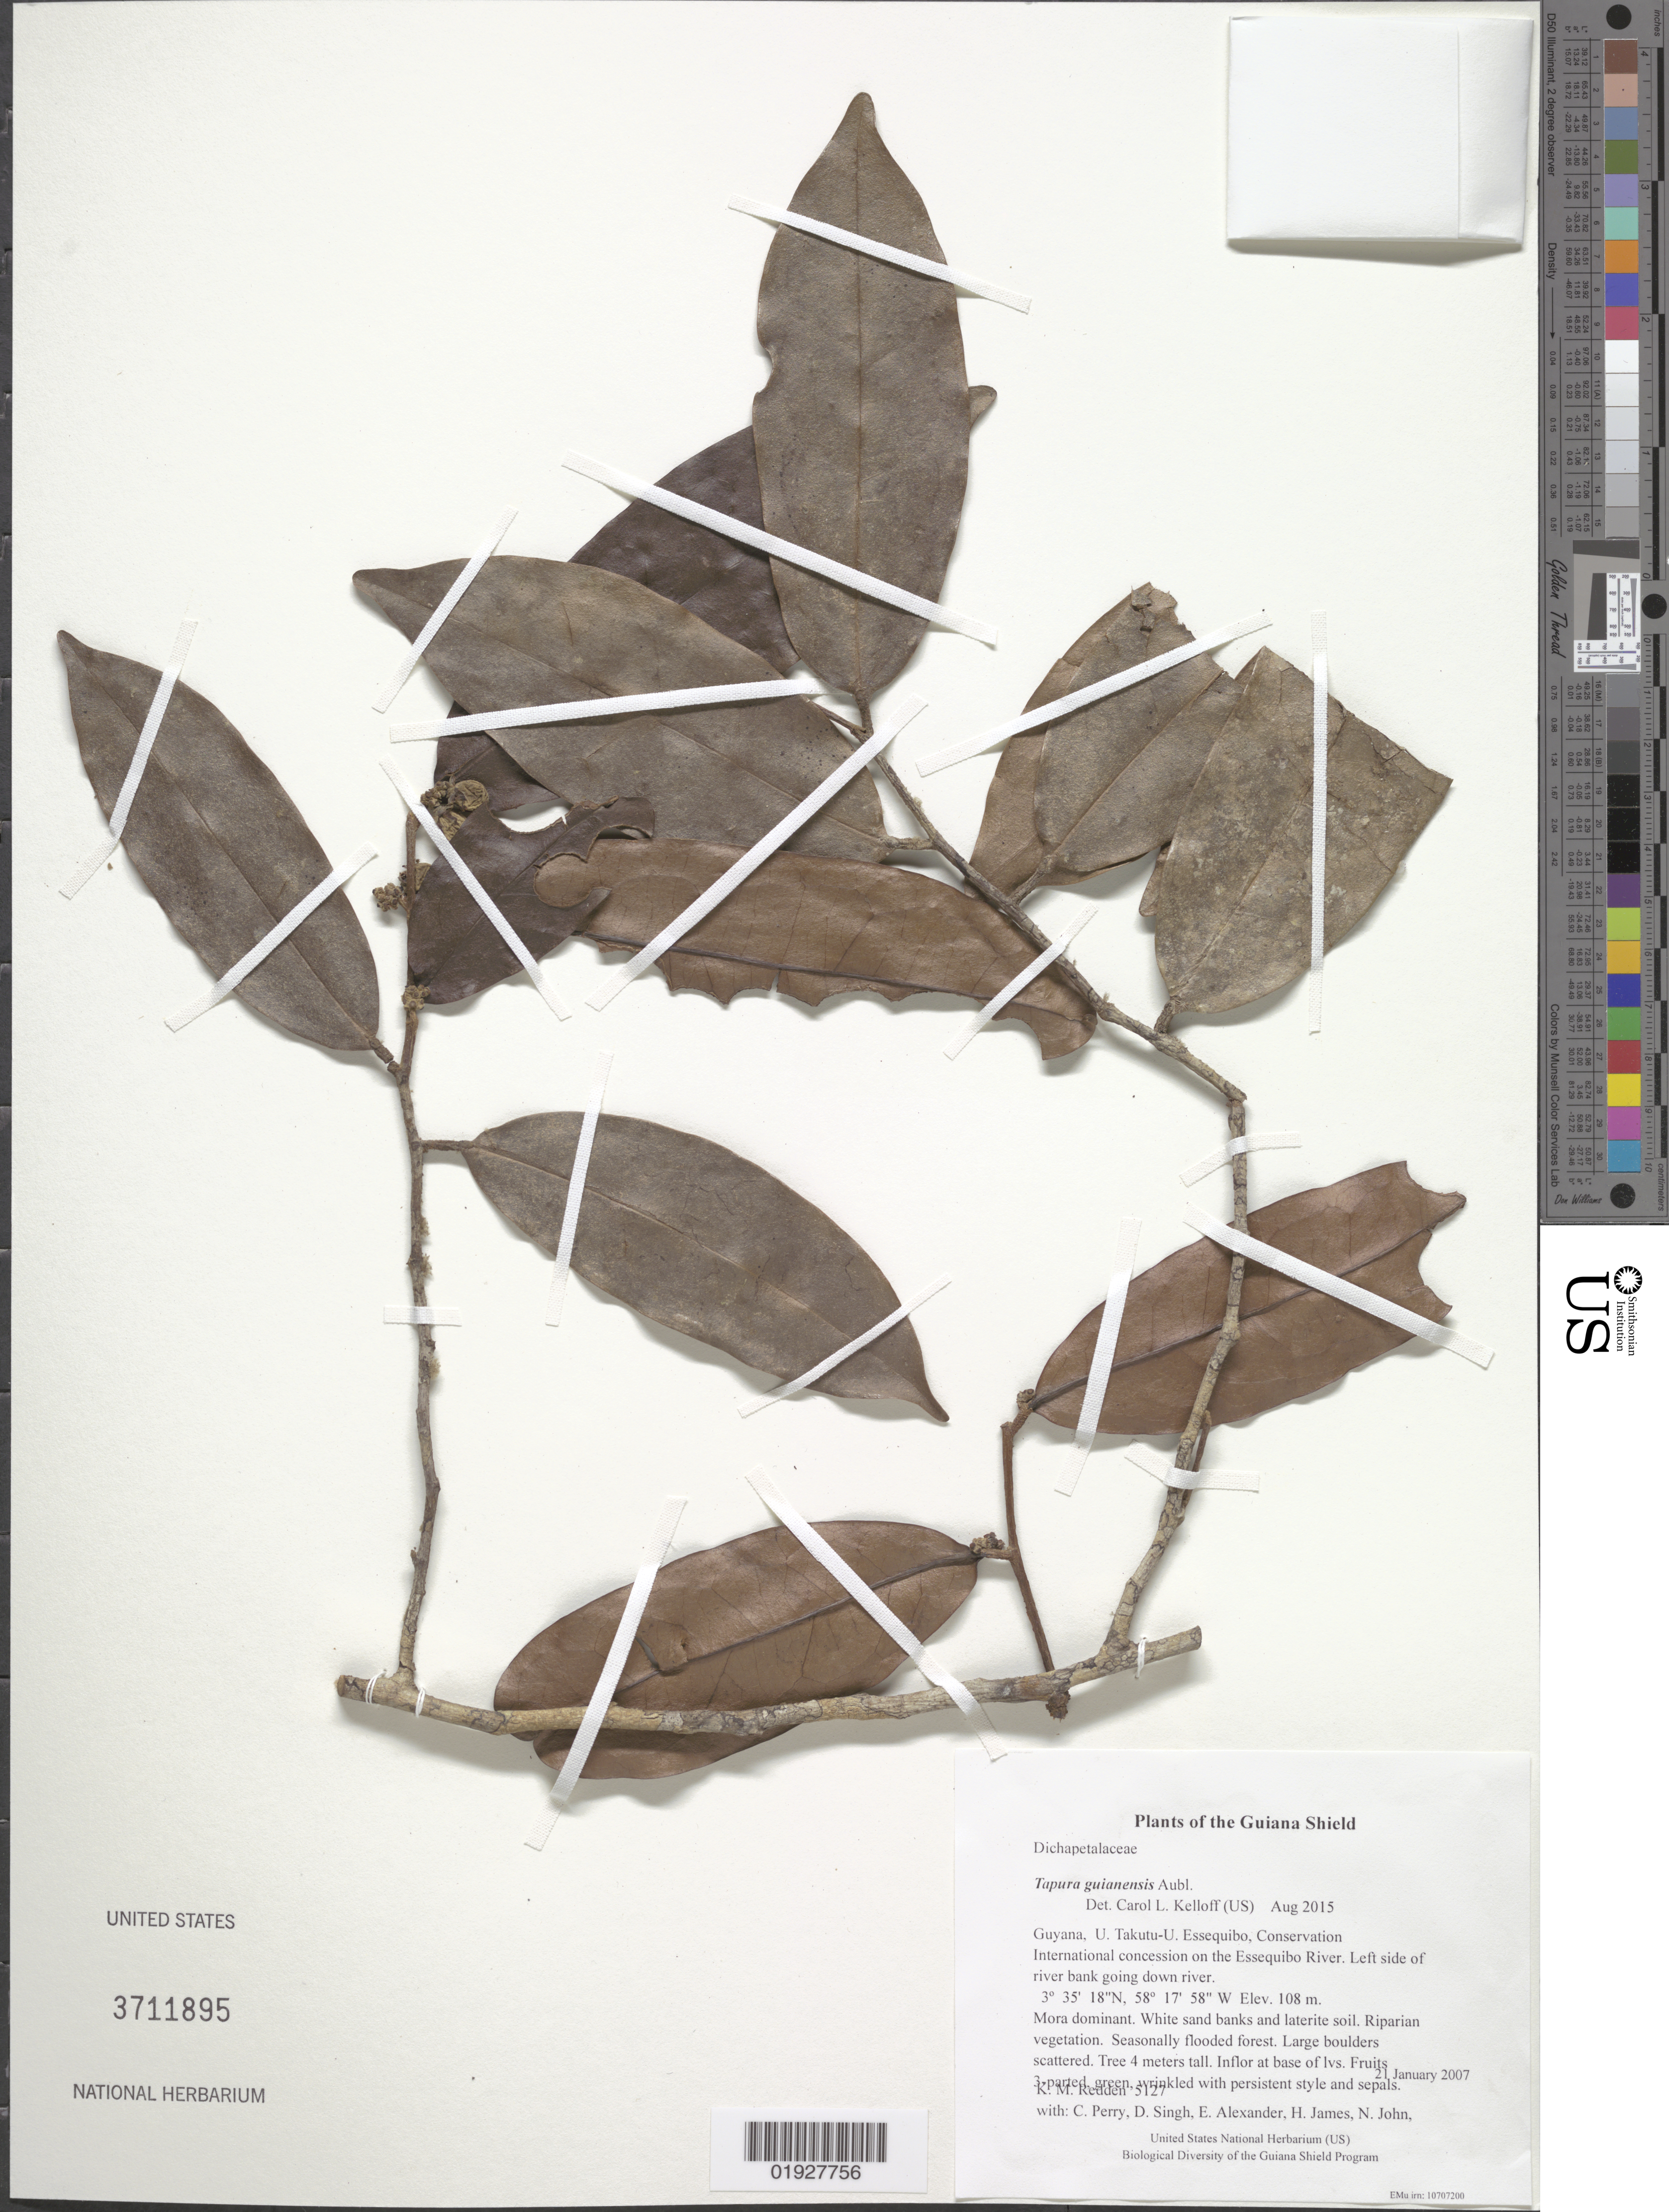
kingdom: Plantae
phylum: Tracheophyta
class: Magnoliopsida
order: Malpighiales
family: Dichapetalaceae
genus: Tapura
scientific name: Tapura guianensis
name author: Aubl.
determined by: Kelloff, Carol L., (US), Smithsonian Institution - National Museum of Natural History (UNITED STATES)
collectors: K. M. Redden, C. Perry, D. Singh, E. Alexander, H. James, N. John, H. Simon & E. Joseph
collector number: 5127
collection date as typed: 21 January 2007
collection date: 2007-01-21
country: Guyana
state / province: U. Takutu-U. Essequibo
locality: Conservation International concession on the Essequibo River. Left side of river bank going down river.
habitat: Mora dominant. White sand banks and laterite soil. Riparian vegetation. Seasonally flooded forest. Large boulders scattered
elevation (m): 108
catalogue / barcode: US 3711895